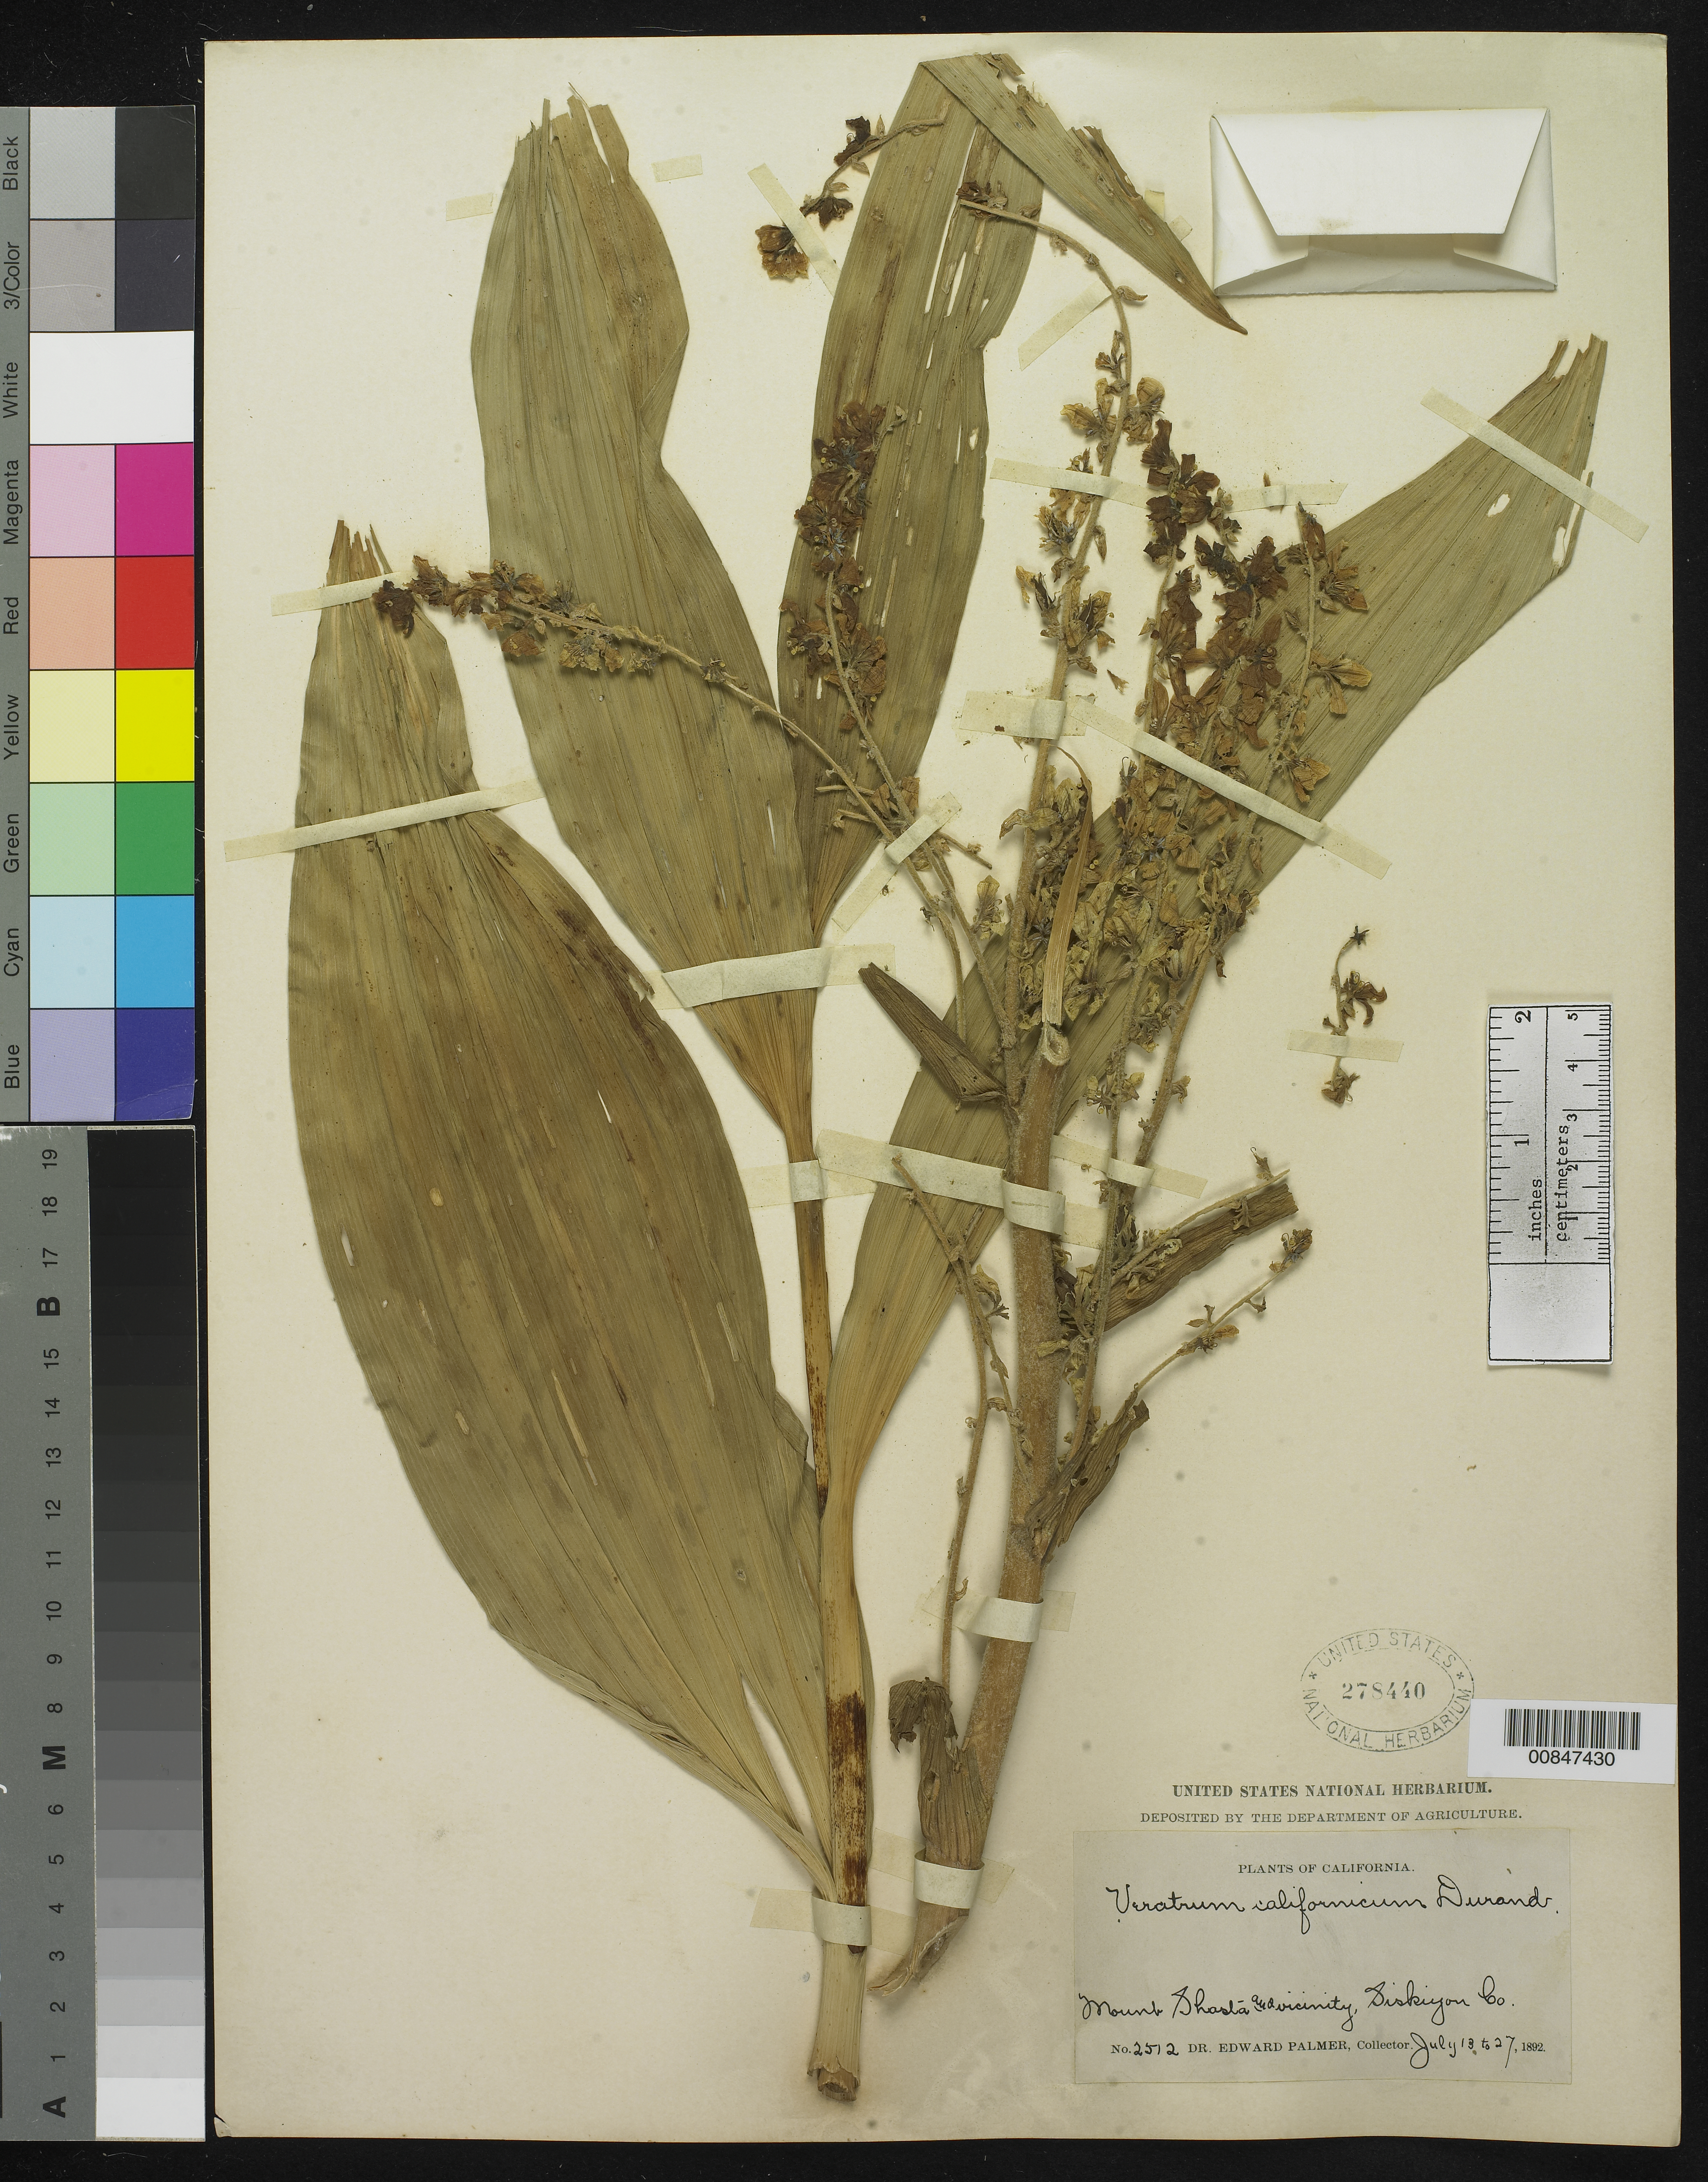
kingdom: Plantae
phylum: Tracheophyta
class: Liliopsida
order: Liliales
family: Melanthiaceae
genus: Veratrum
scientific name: Veratrum californicum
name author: Durand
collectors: E. Palmer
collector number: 2512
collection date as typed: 13 Jul 1892 to 27 Jul 1892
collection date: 1892-07-13/1892-07-27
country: United States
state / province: California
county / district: Siskiyou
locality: Mount Shasta and vicinity, Siskiyou County, California.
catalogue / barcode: US 278440